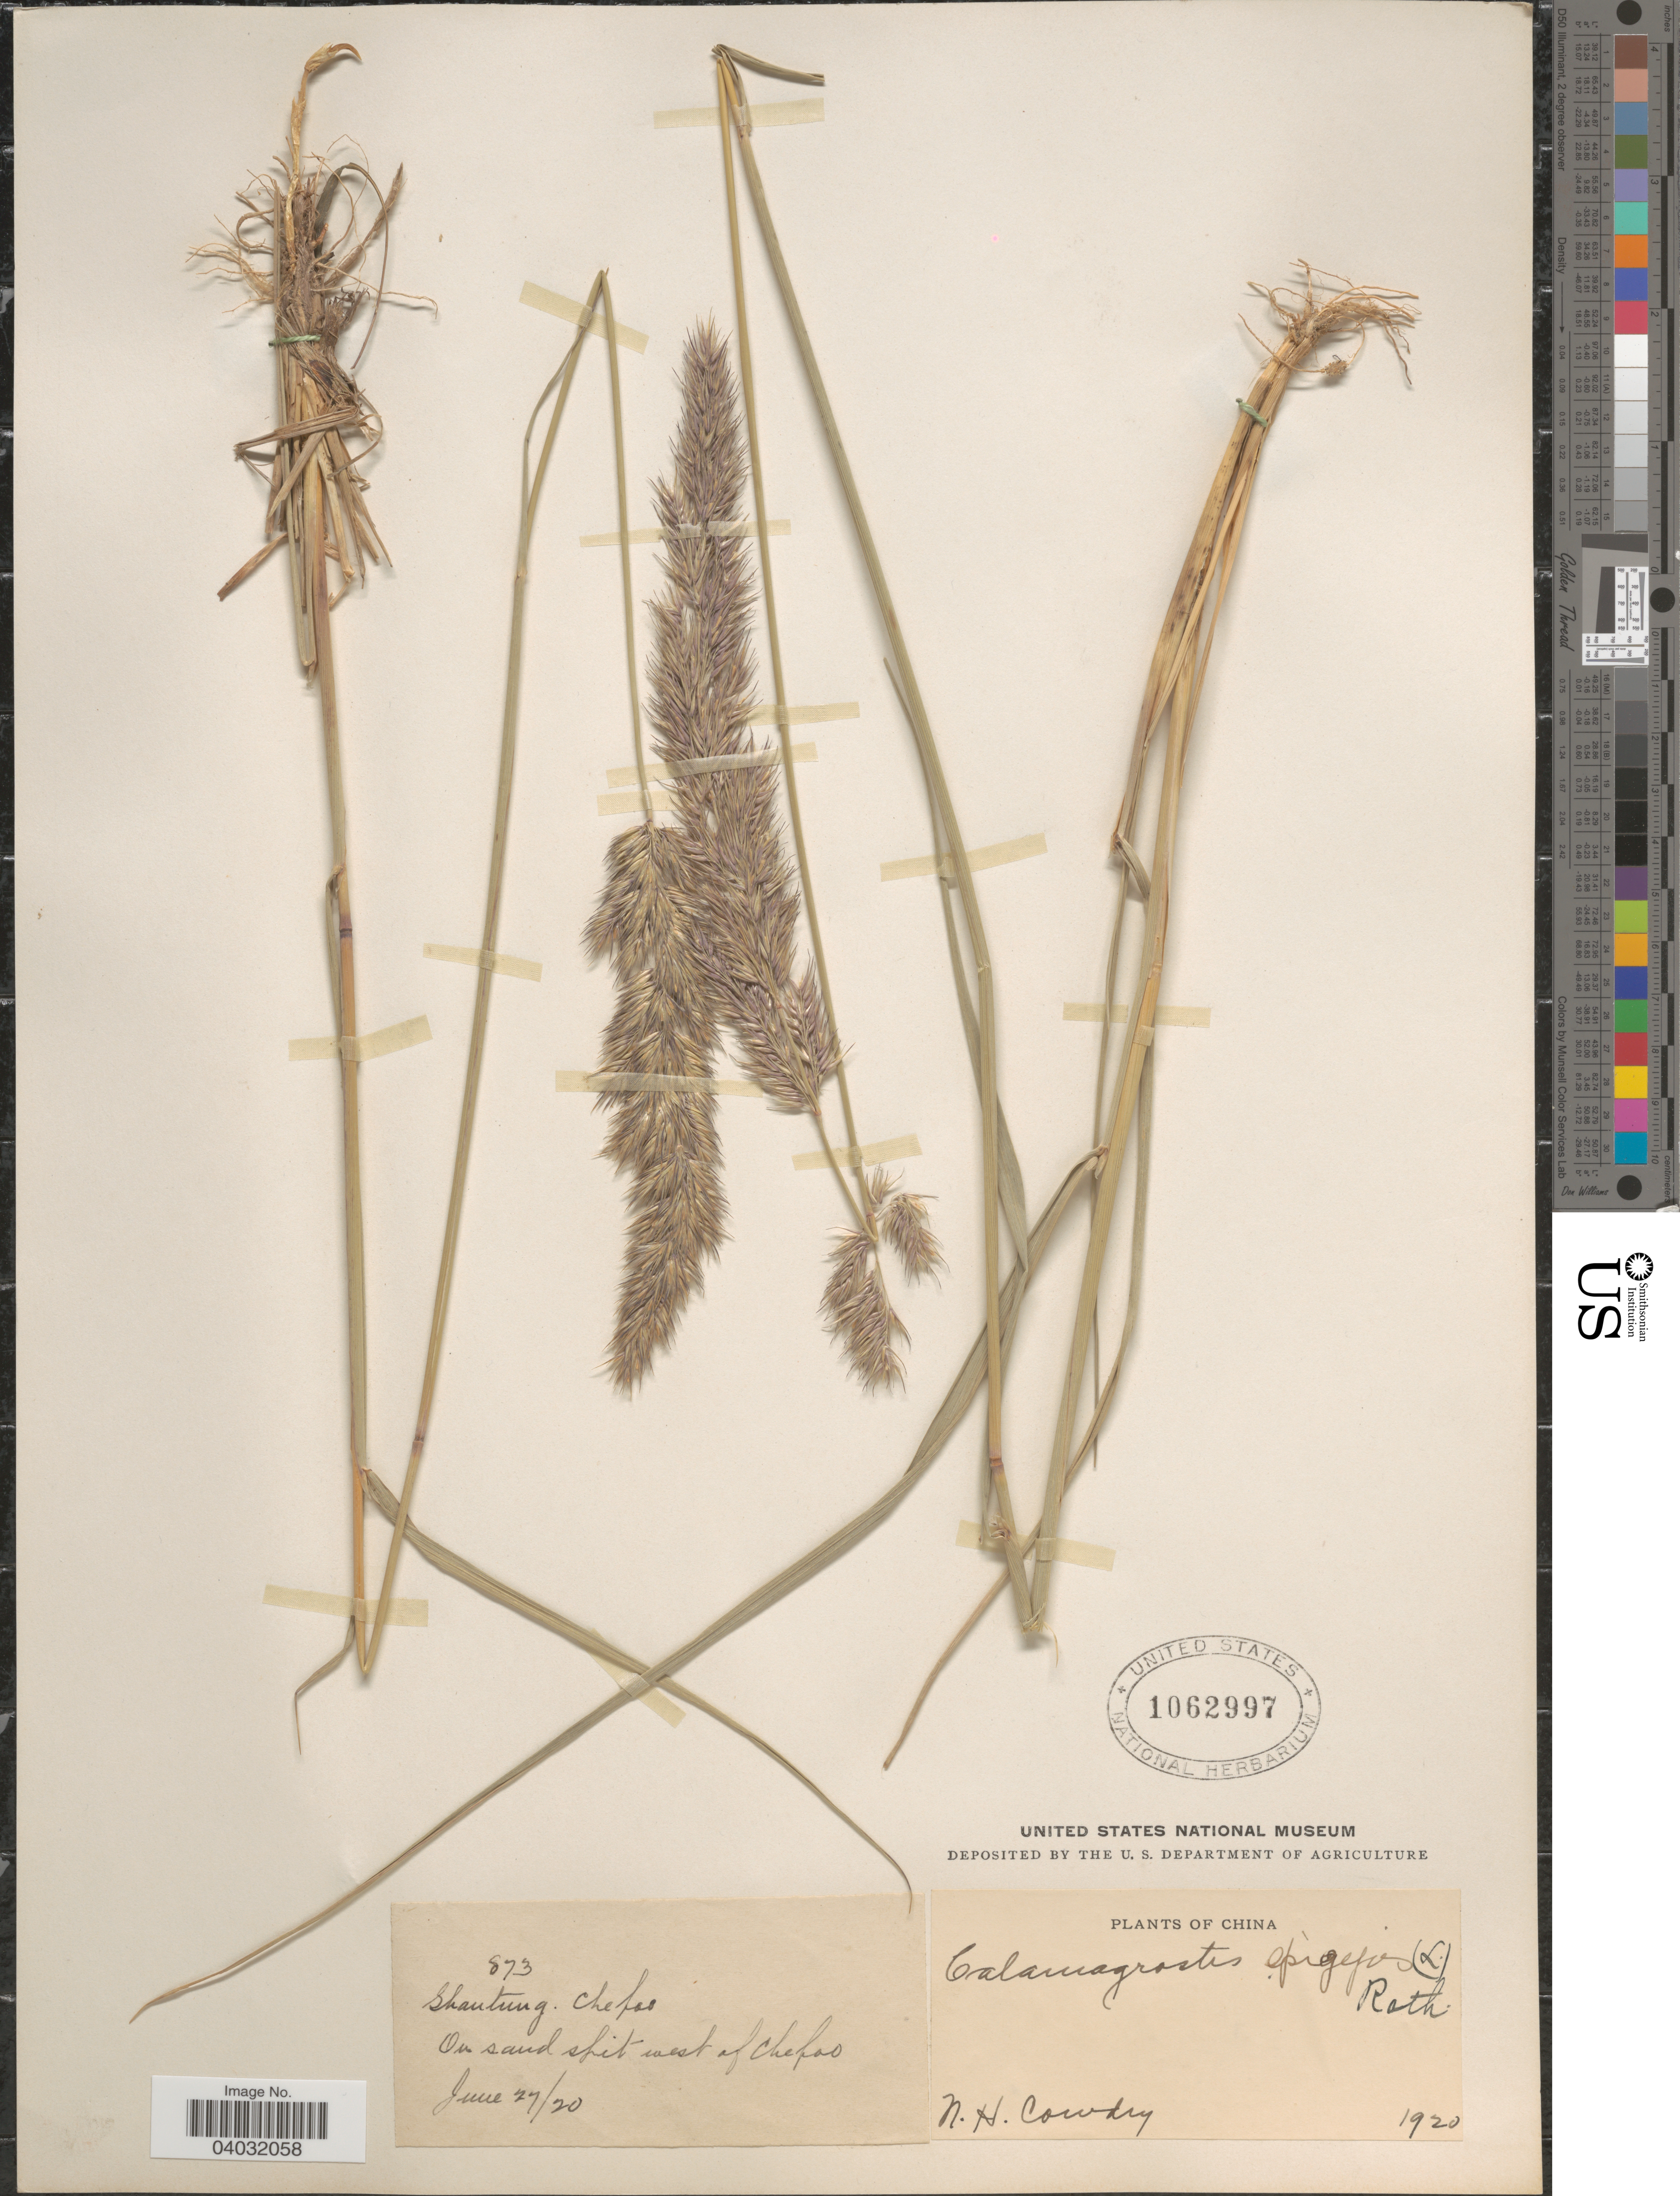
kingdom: Plantae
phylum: Tracheophyta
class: Liliopsida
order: Poales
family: Poaceae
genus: Calamagrostis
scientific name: Calamagrostis epigeios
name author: (L.) Roth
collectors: N. H. Cowdry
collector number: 873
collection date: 1920-06-27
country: China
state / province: Shandong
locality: Shantung. Chefao. West of Chefao.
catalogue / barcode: US 1062997